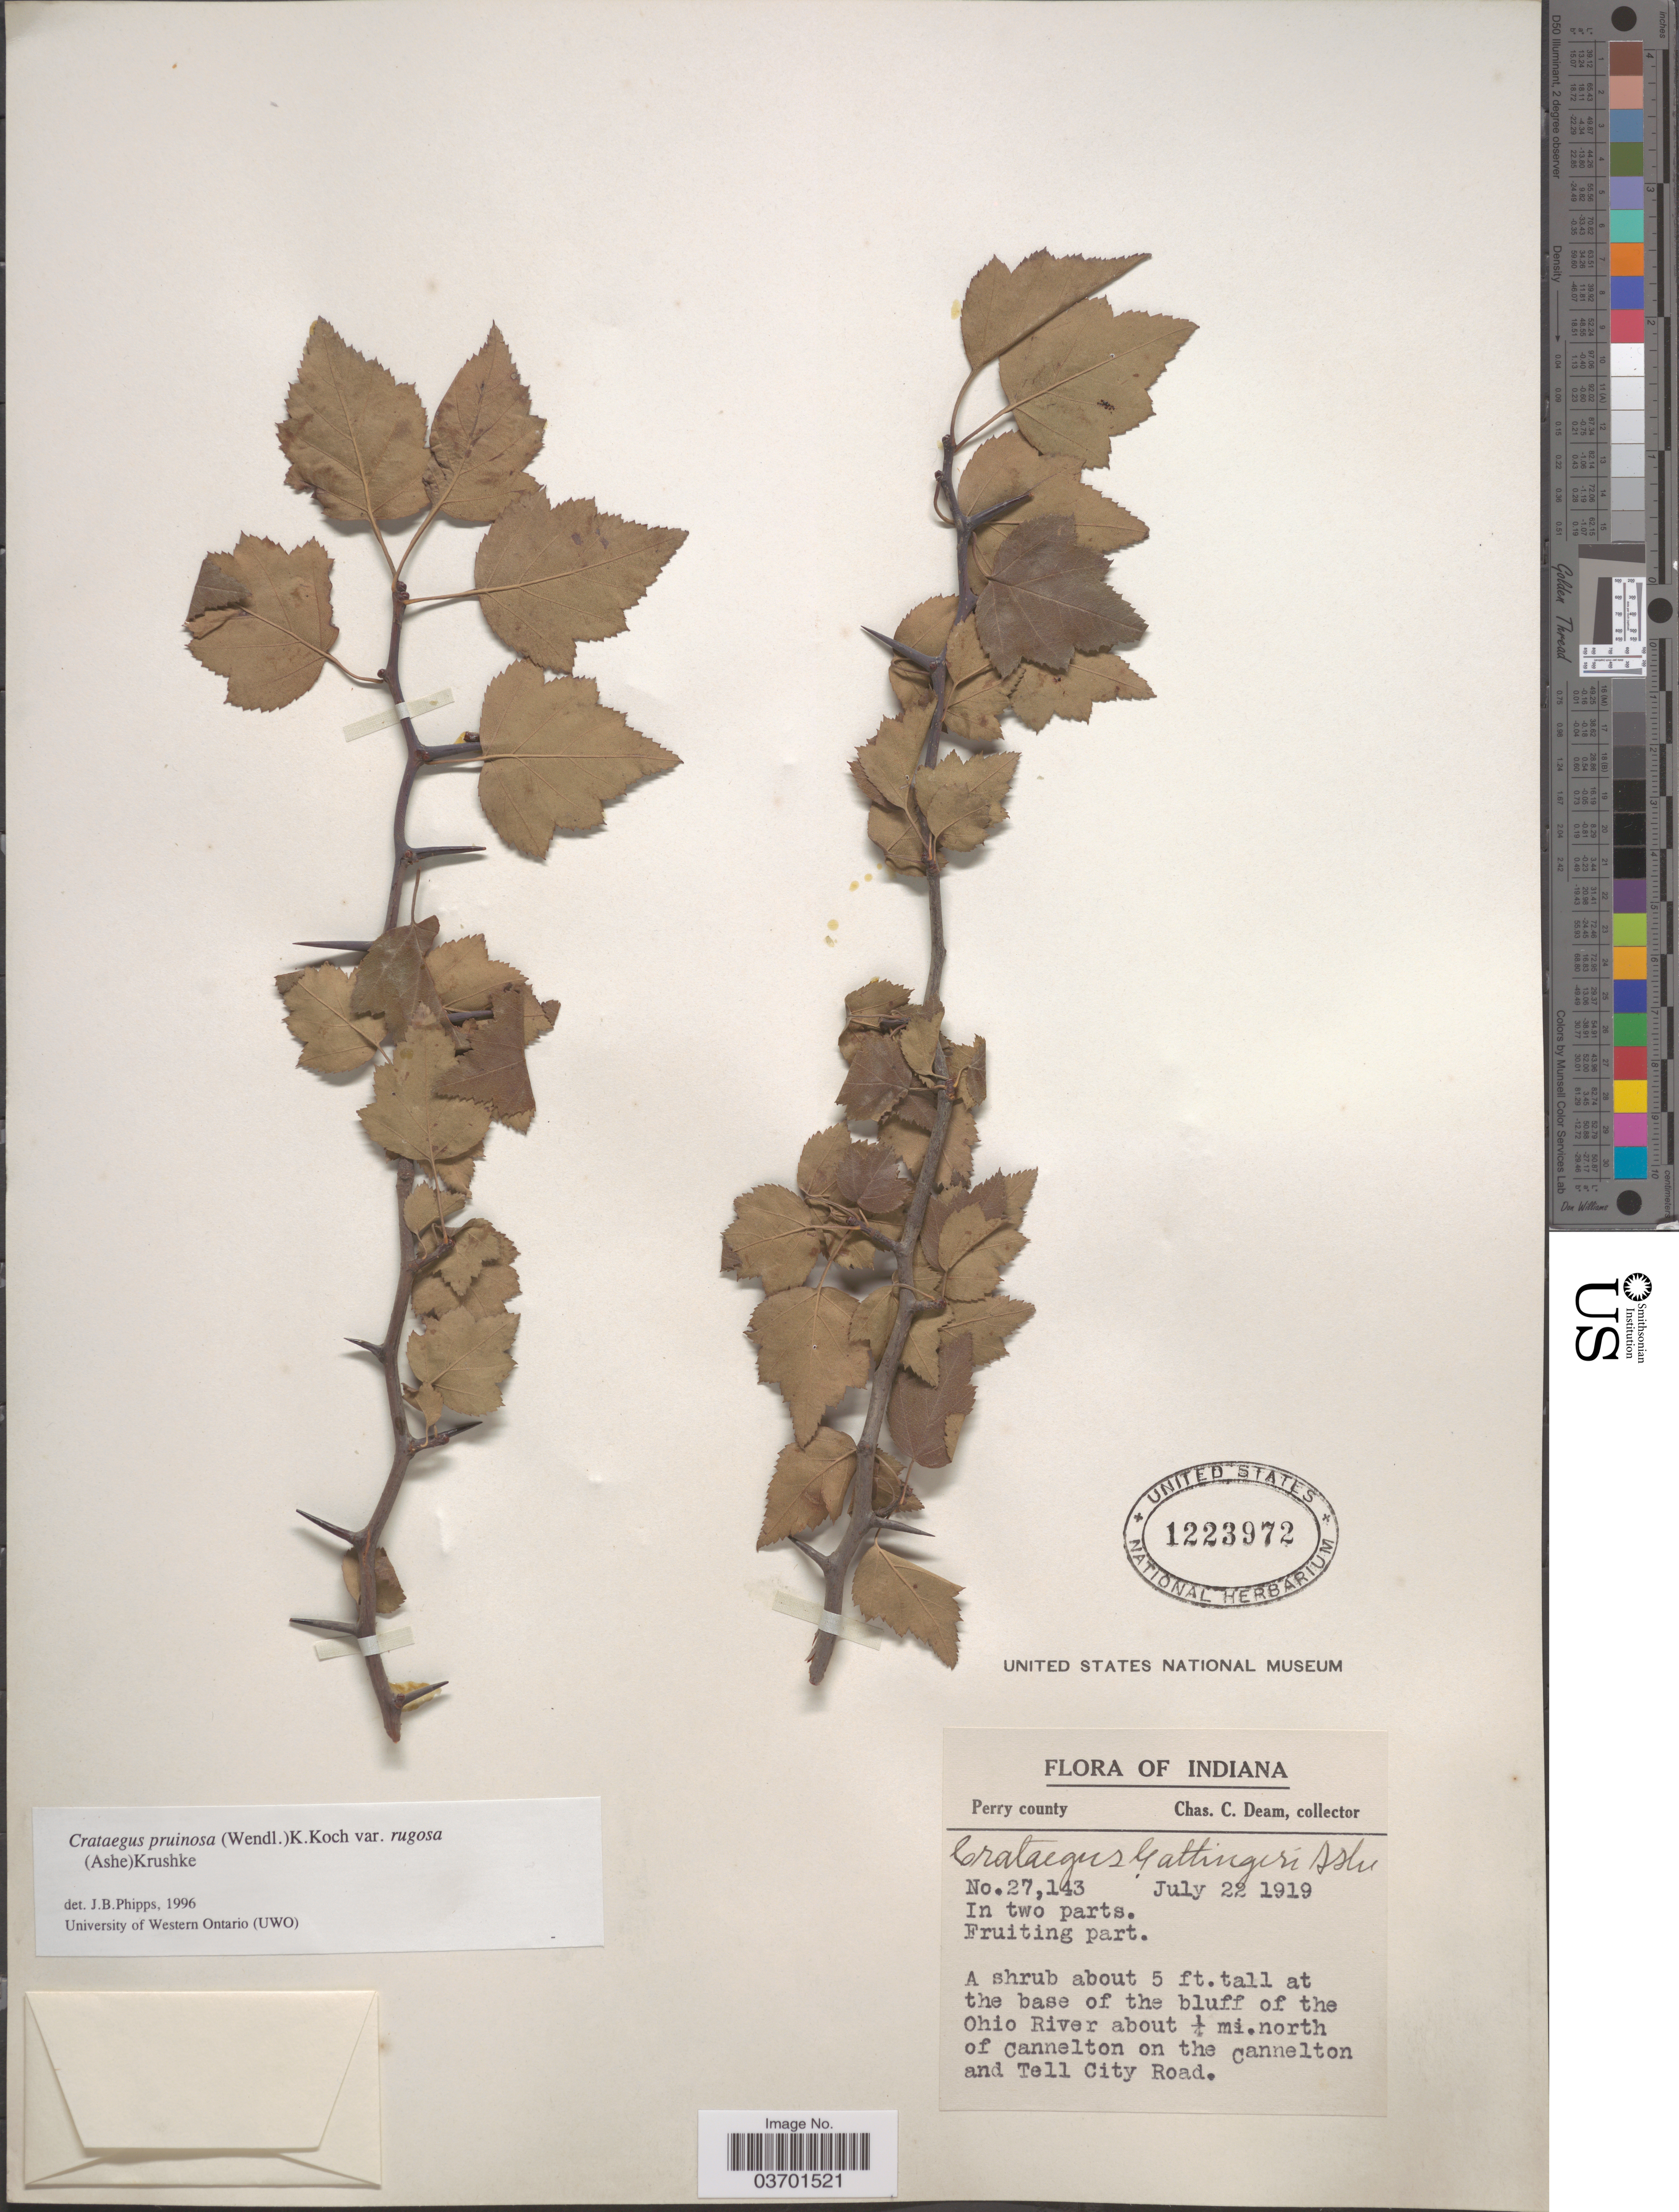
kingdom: Plantae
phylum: Tracheophyta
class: Magnoliopsida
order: Rosales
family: Rosaceae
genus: Crataegus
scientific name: Crataegus pruinosa var. rugosa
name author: (Ashe) Kruschke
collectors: C. C. Deam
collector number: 27143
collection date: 1919-07-22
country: United States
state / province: Indiana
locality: Perry county. At the base of the bluff of the Ohio River about ¼ mi. north of Cannelton on the Cannelton and Tell City Road.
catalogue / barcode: US 1223972